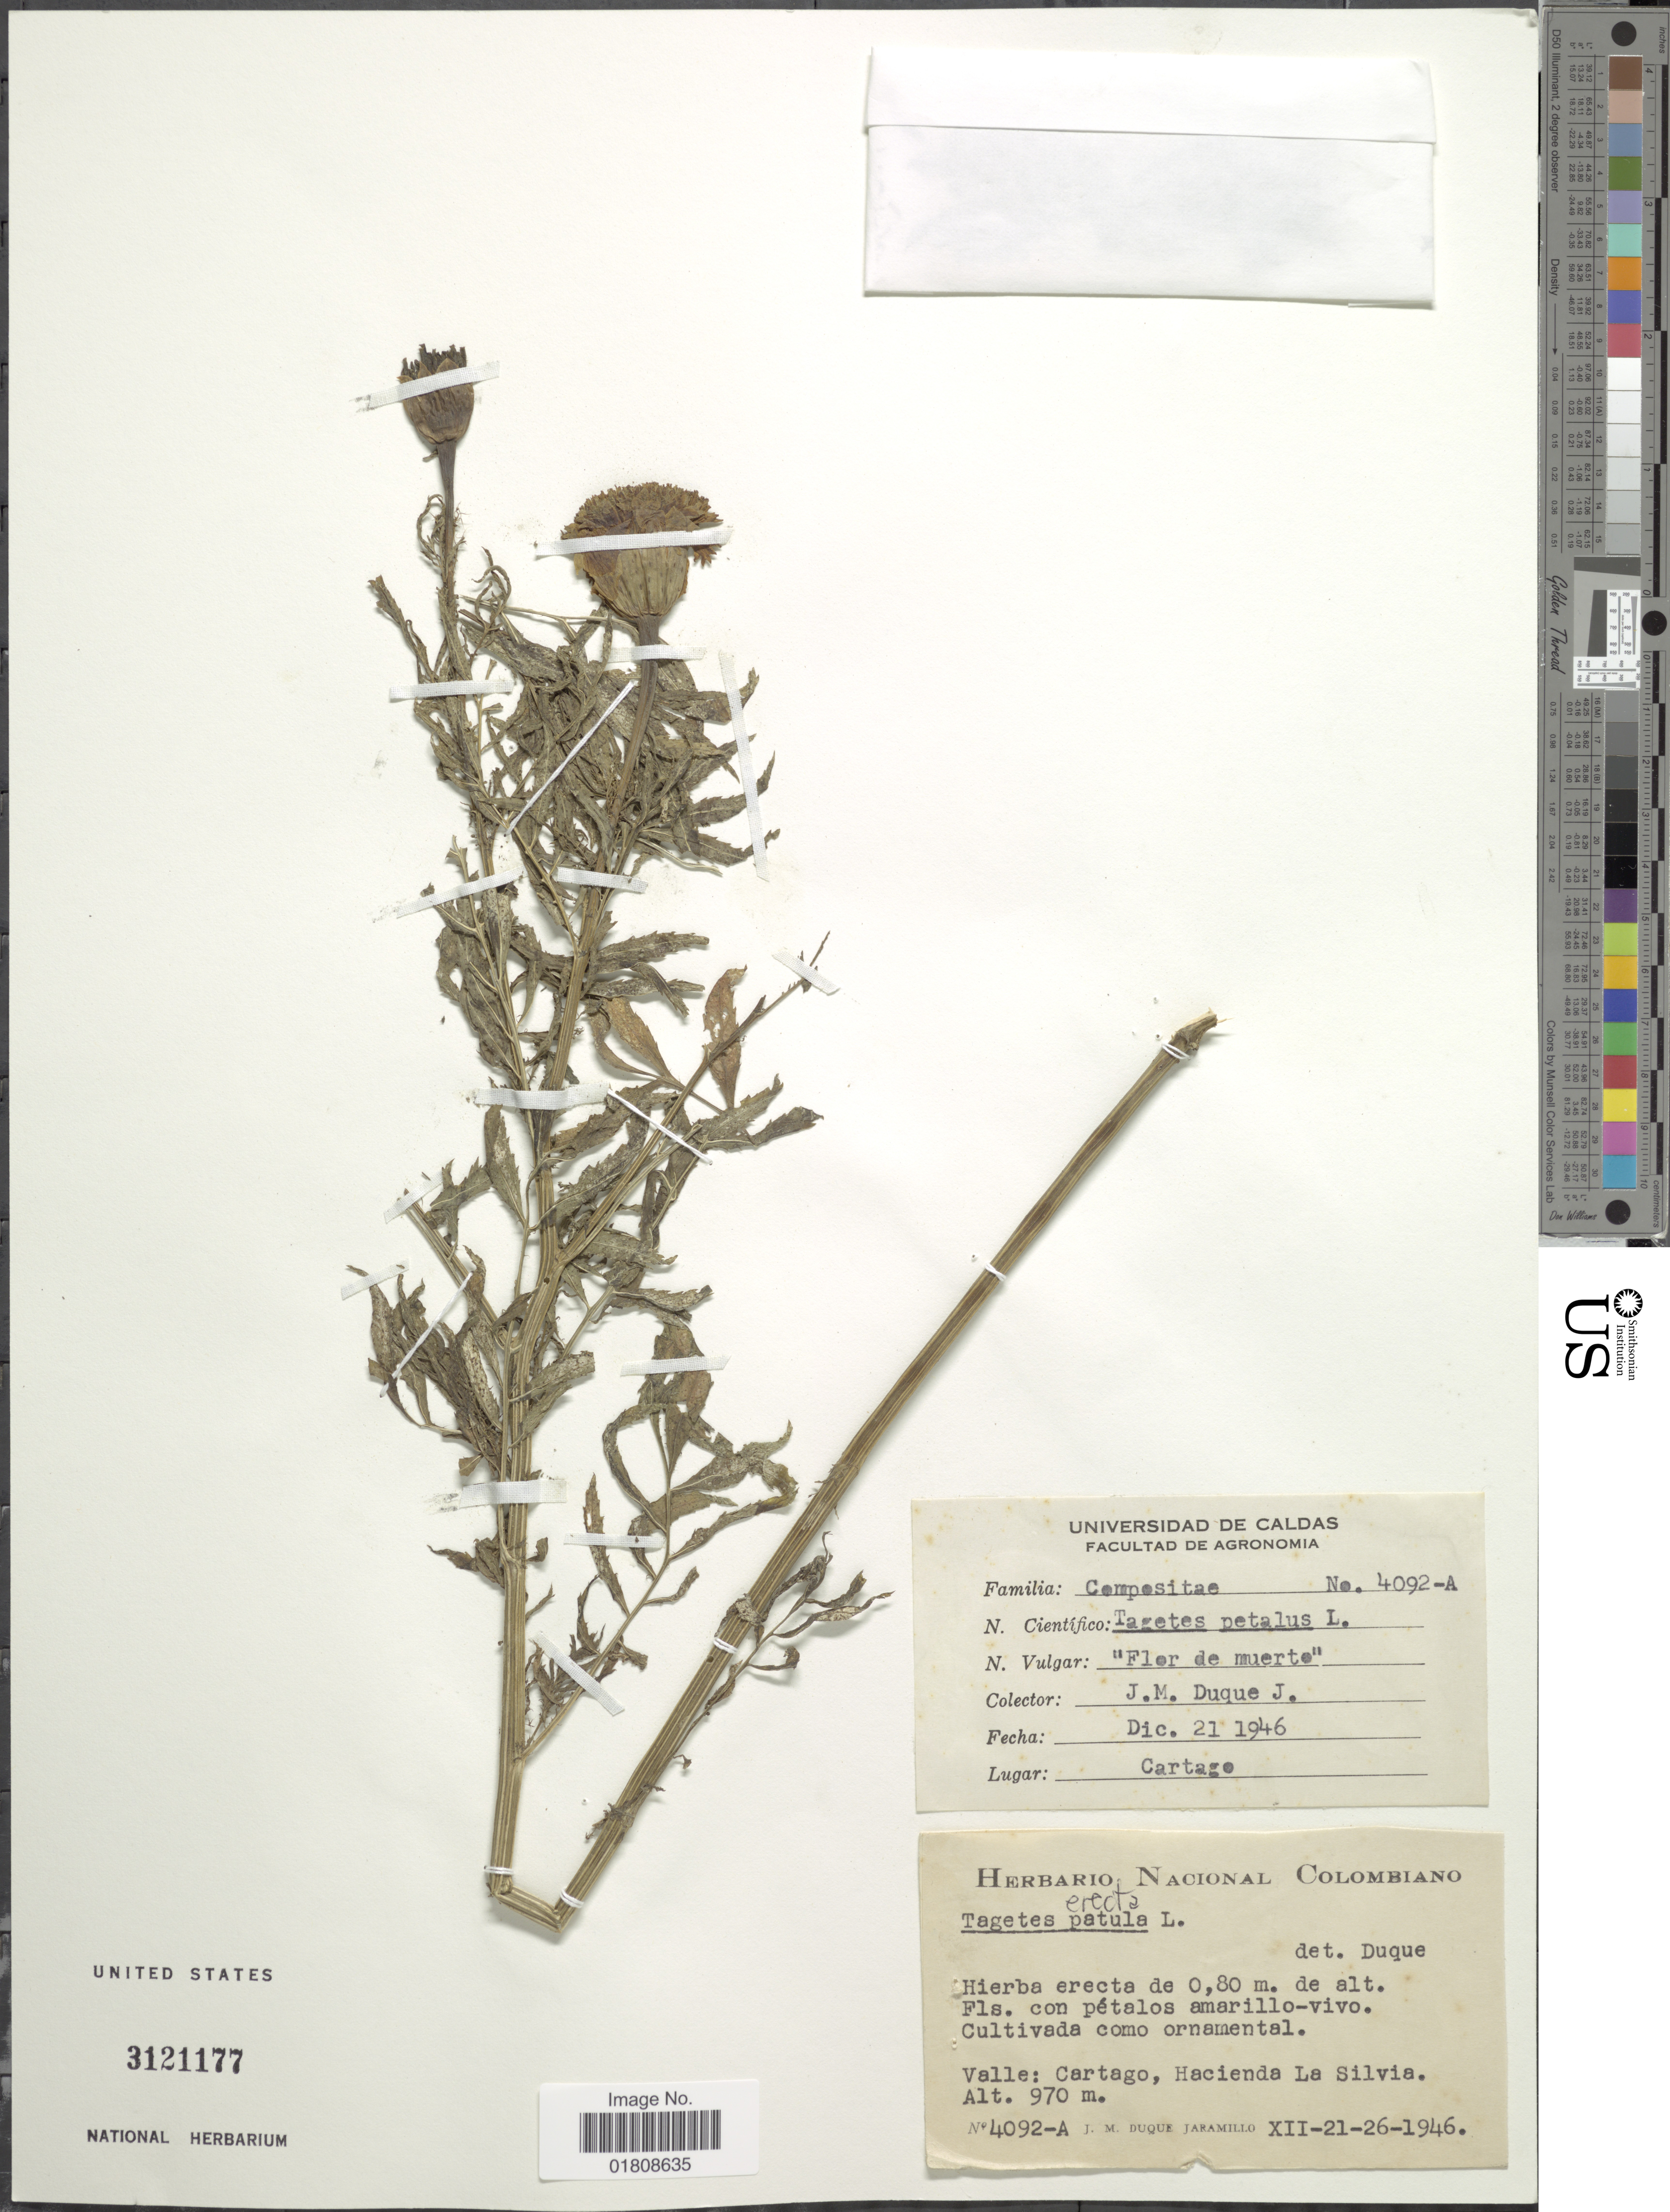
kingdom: Plantae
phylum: Tracheophyta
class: Magnoliopsida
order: Asterales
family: Asteraceae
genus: Tagetes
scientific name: Tagetes erecta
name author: L.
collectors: J. M. Duque Jaramillo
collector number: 4092-A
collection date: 1946-12-21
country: Colombia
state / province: Valle del Cauca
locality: Vartago, Hacienda La Silvia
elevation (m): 970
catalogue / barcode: US 3121177